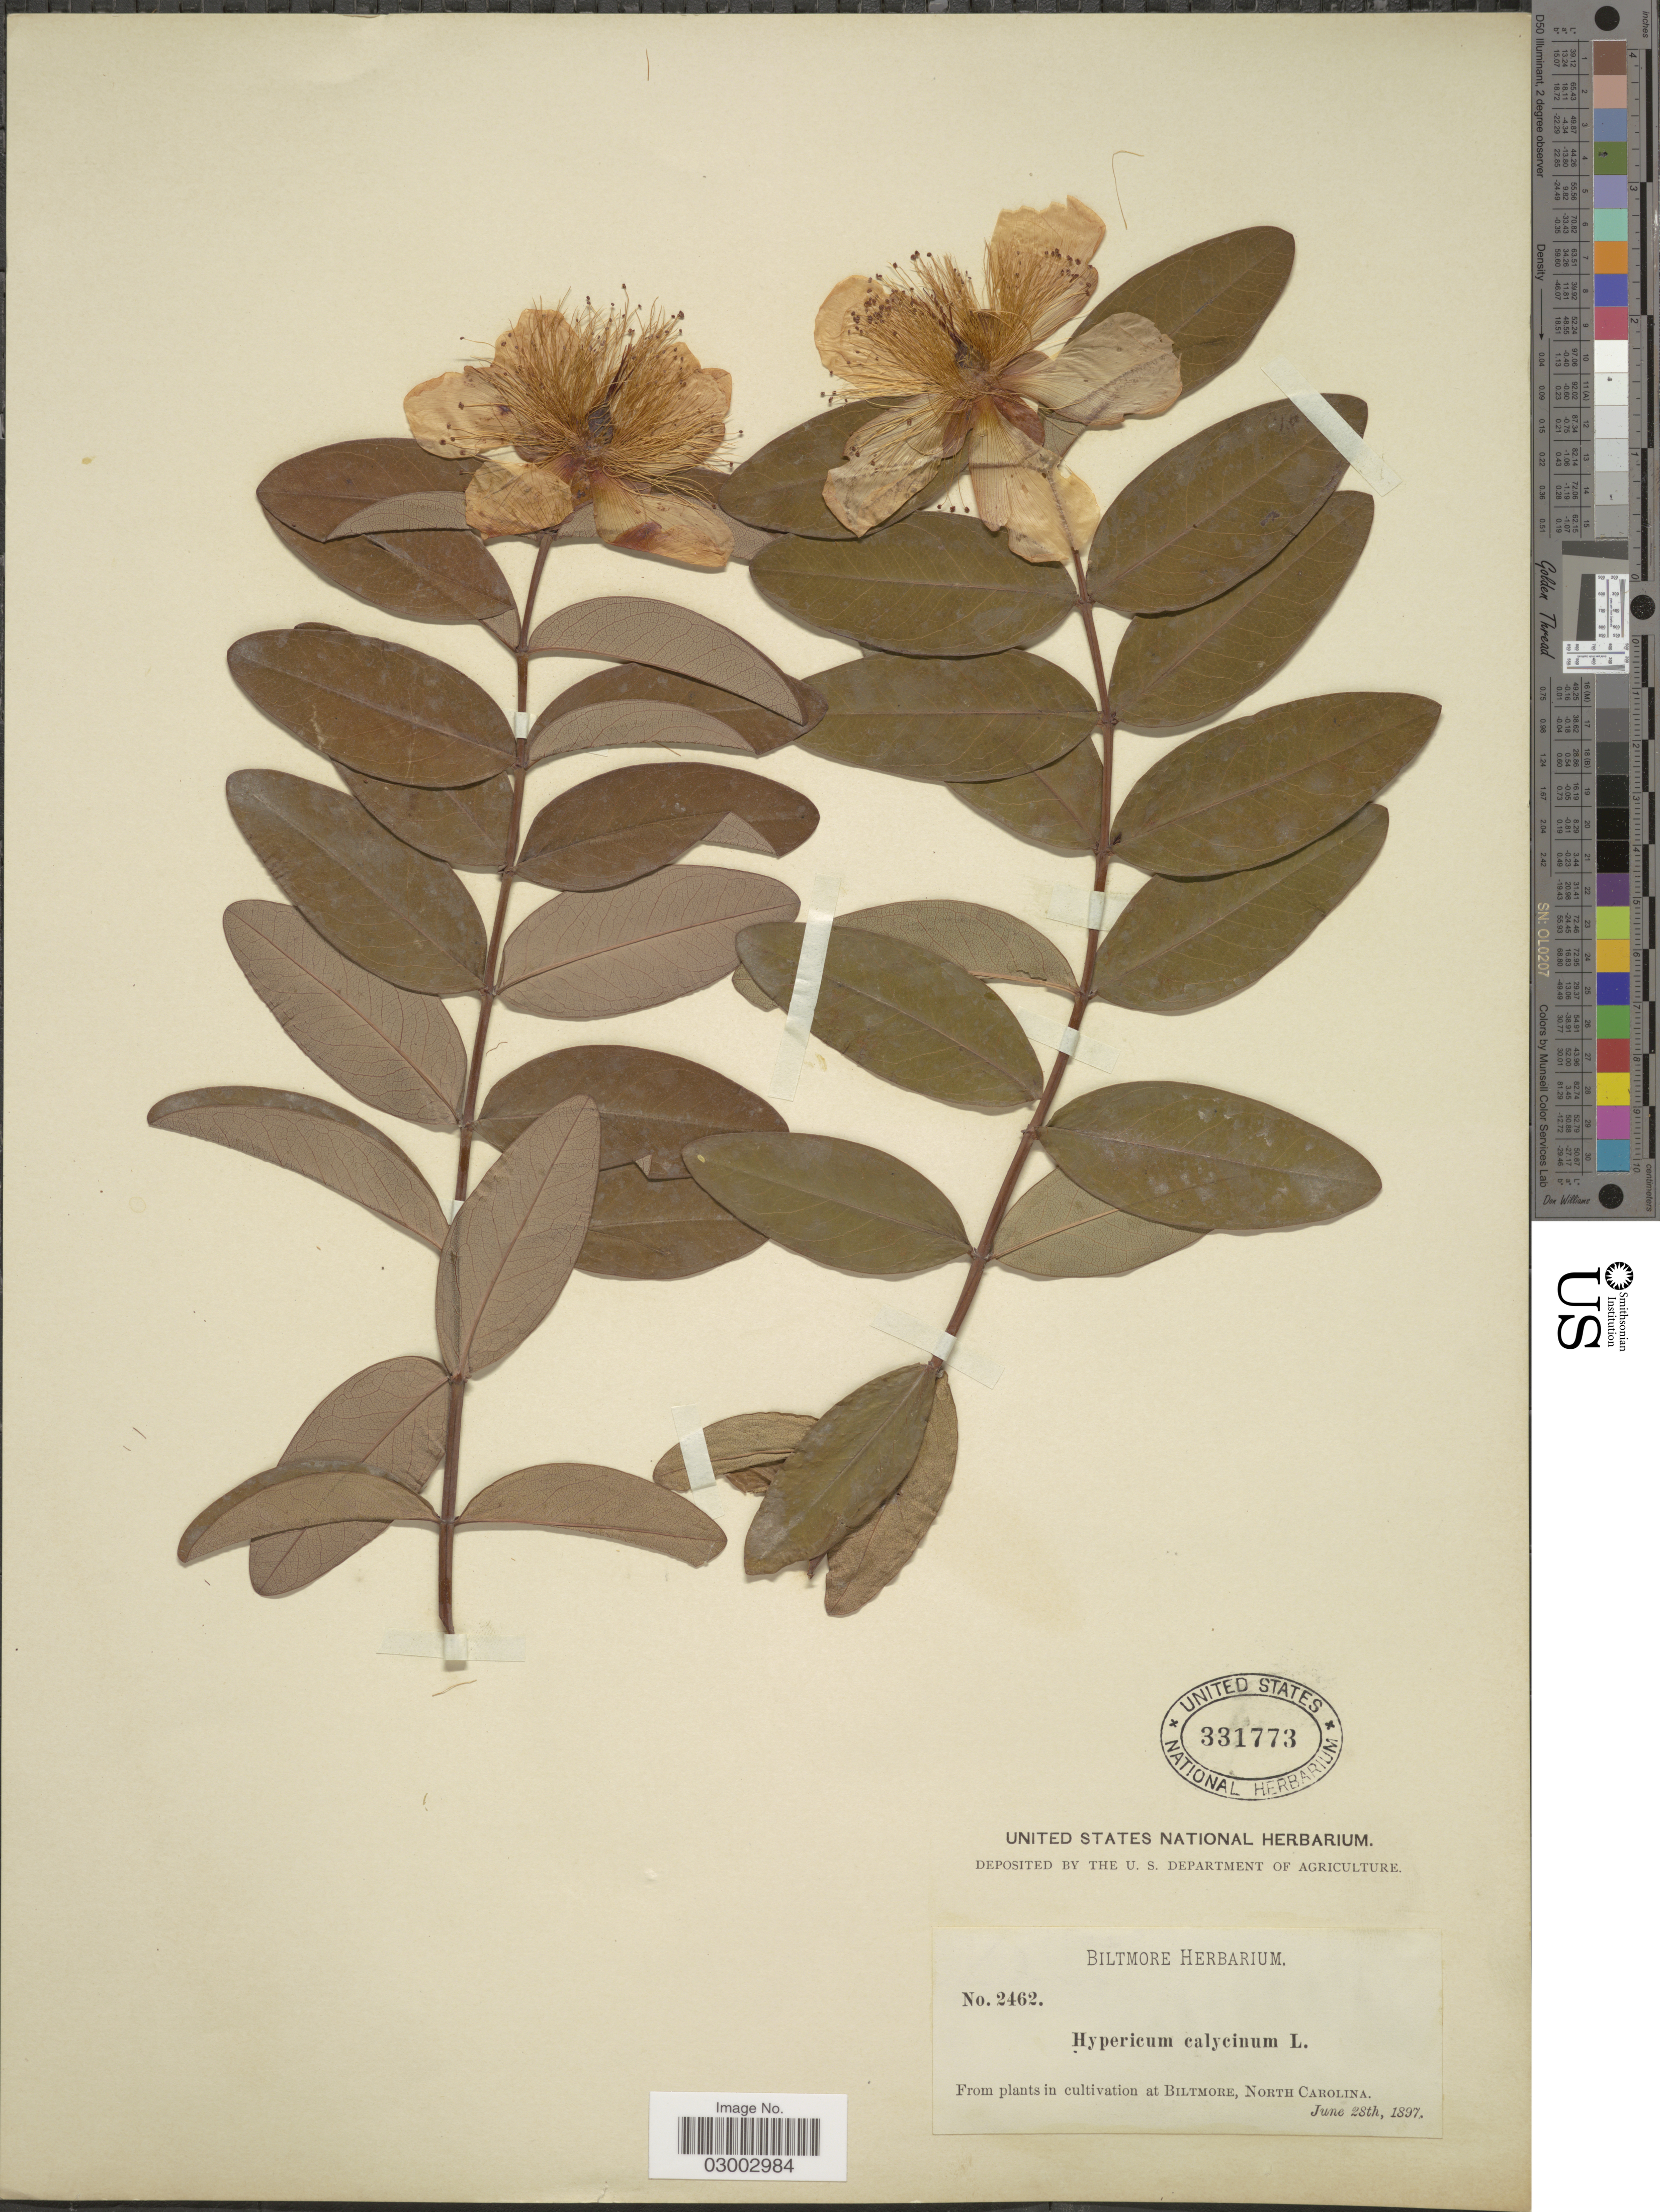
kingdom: Plantae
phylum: Tracheophyta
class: Magnoliopsida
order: Malpighiales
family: Hypericaceae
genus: Hypericum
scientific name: Hypericum calycinum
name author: L.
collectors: ex herb. Biltmore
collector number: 2462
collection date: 1897-06-28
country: United States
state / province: North Carolina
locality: From plants in cultivation at Biltmore.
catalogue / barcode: US 331773